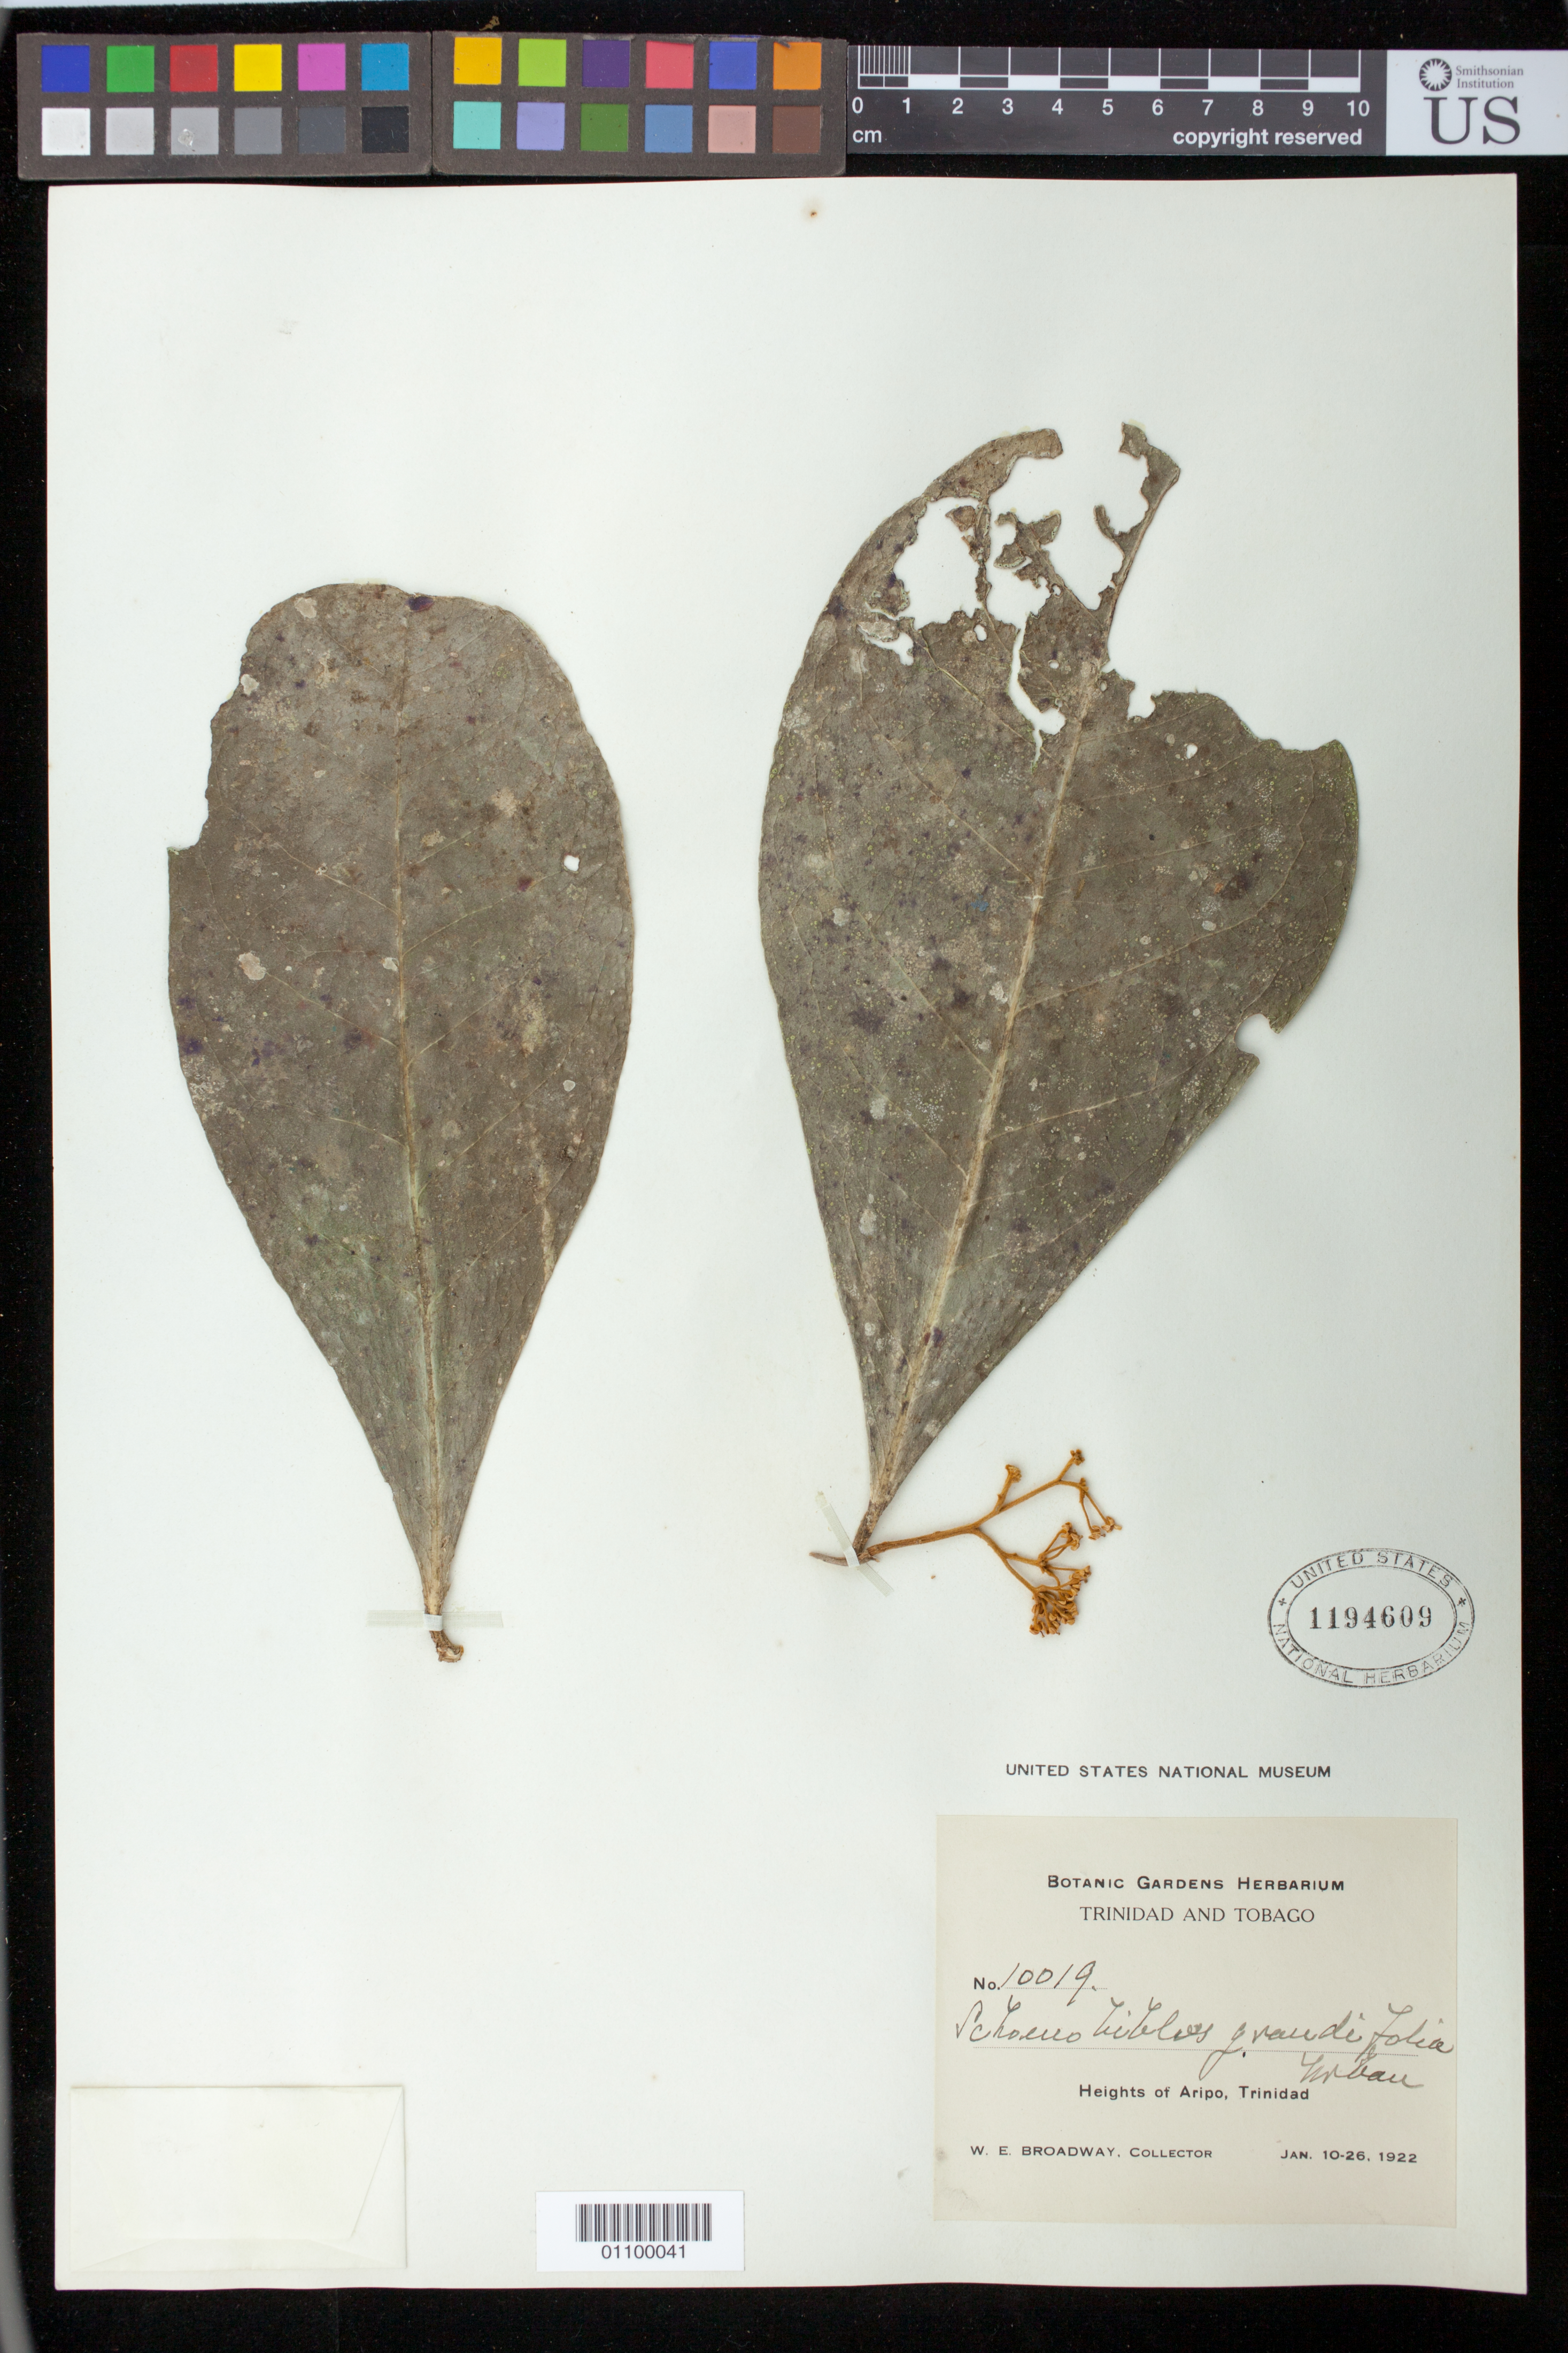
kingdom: Plantae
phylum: Tracheophyta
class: Magnoliopsida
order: Malvales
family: Thymelaeaceae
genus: Schoenobiblus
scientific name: Schoenobiblus grandifolia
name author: Urb.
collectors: W. E. Broadway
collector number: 10019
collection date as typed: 10 Jan 1922 to 26 Jan 1922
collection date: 1922-01-10/1922-01-26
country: Trinidad and Tobago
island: Trinidad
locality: Heights of Aripo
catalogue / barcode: US 1194609